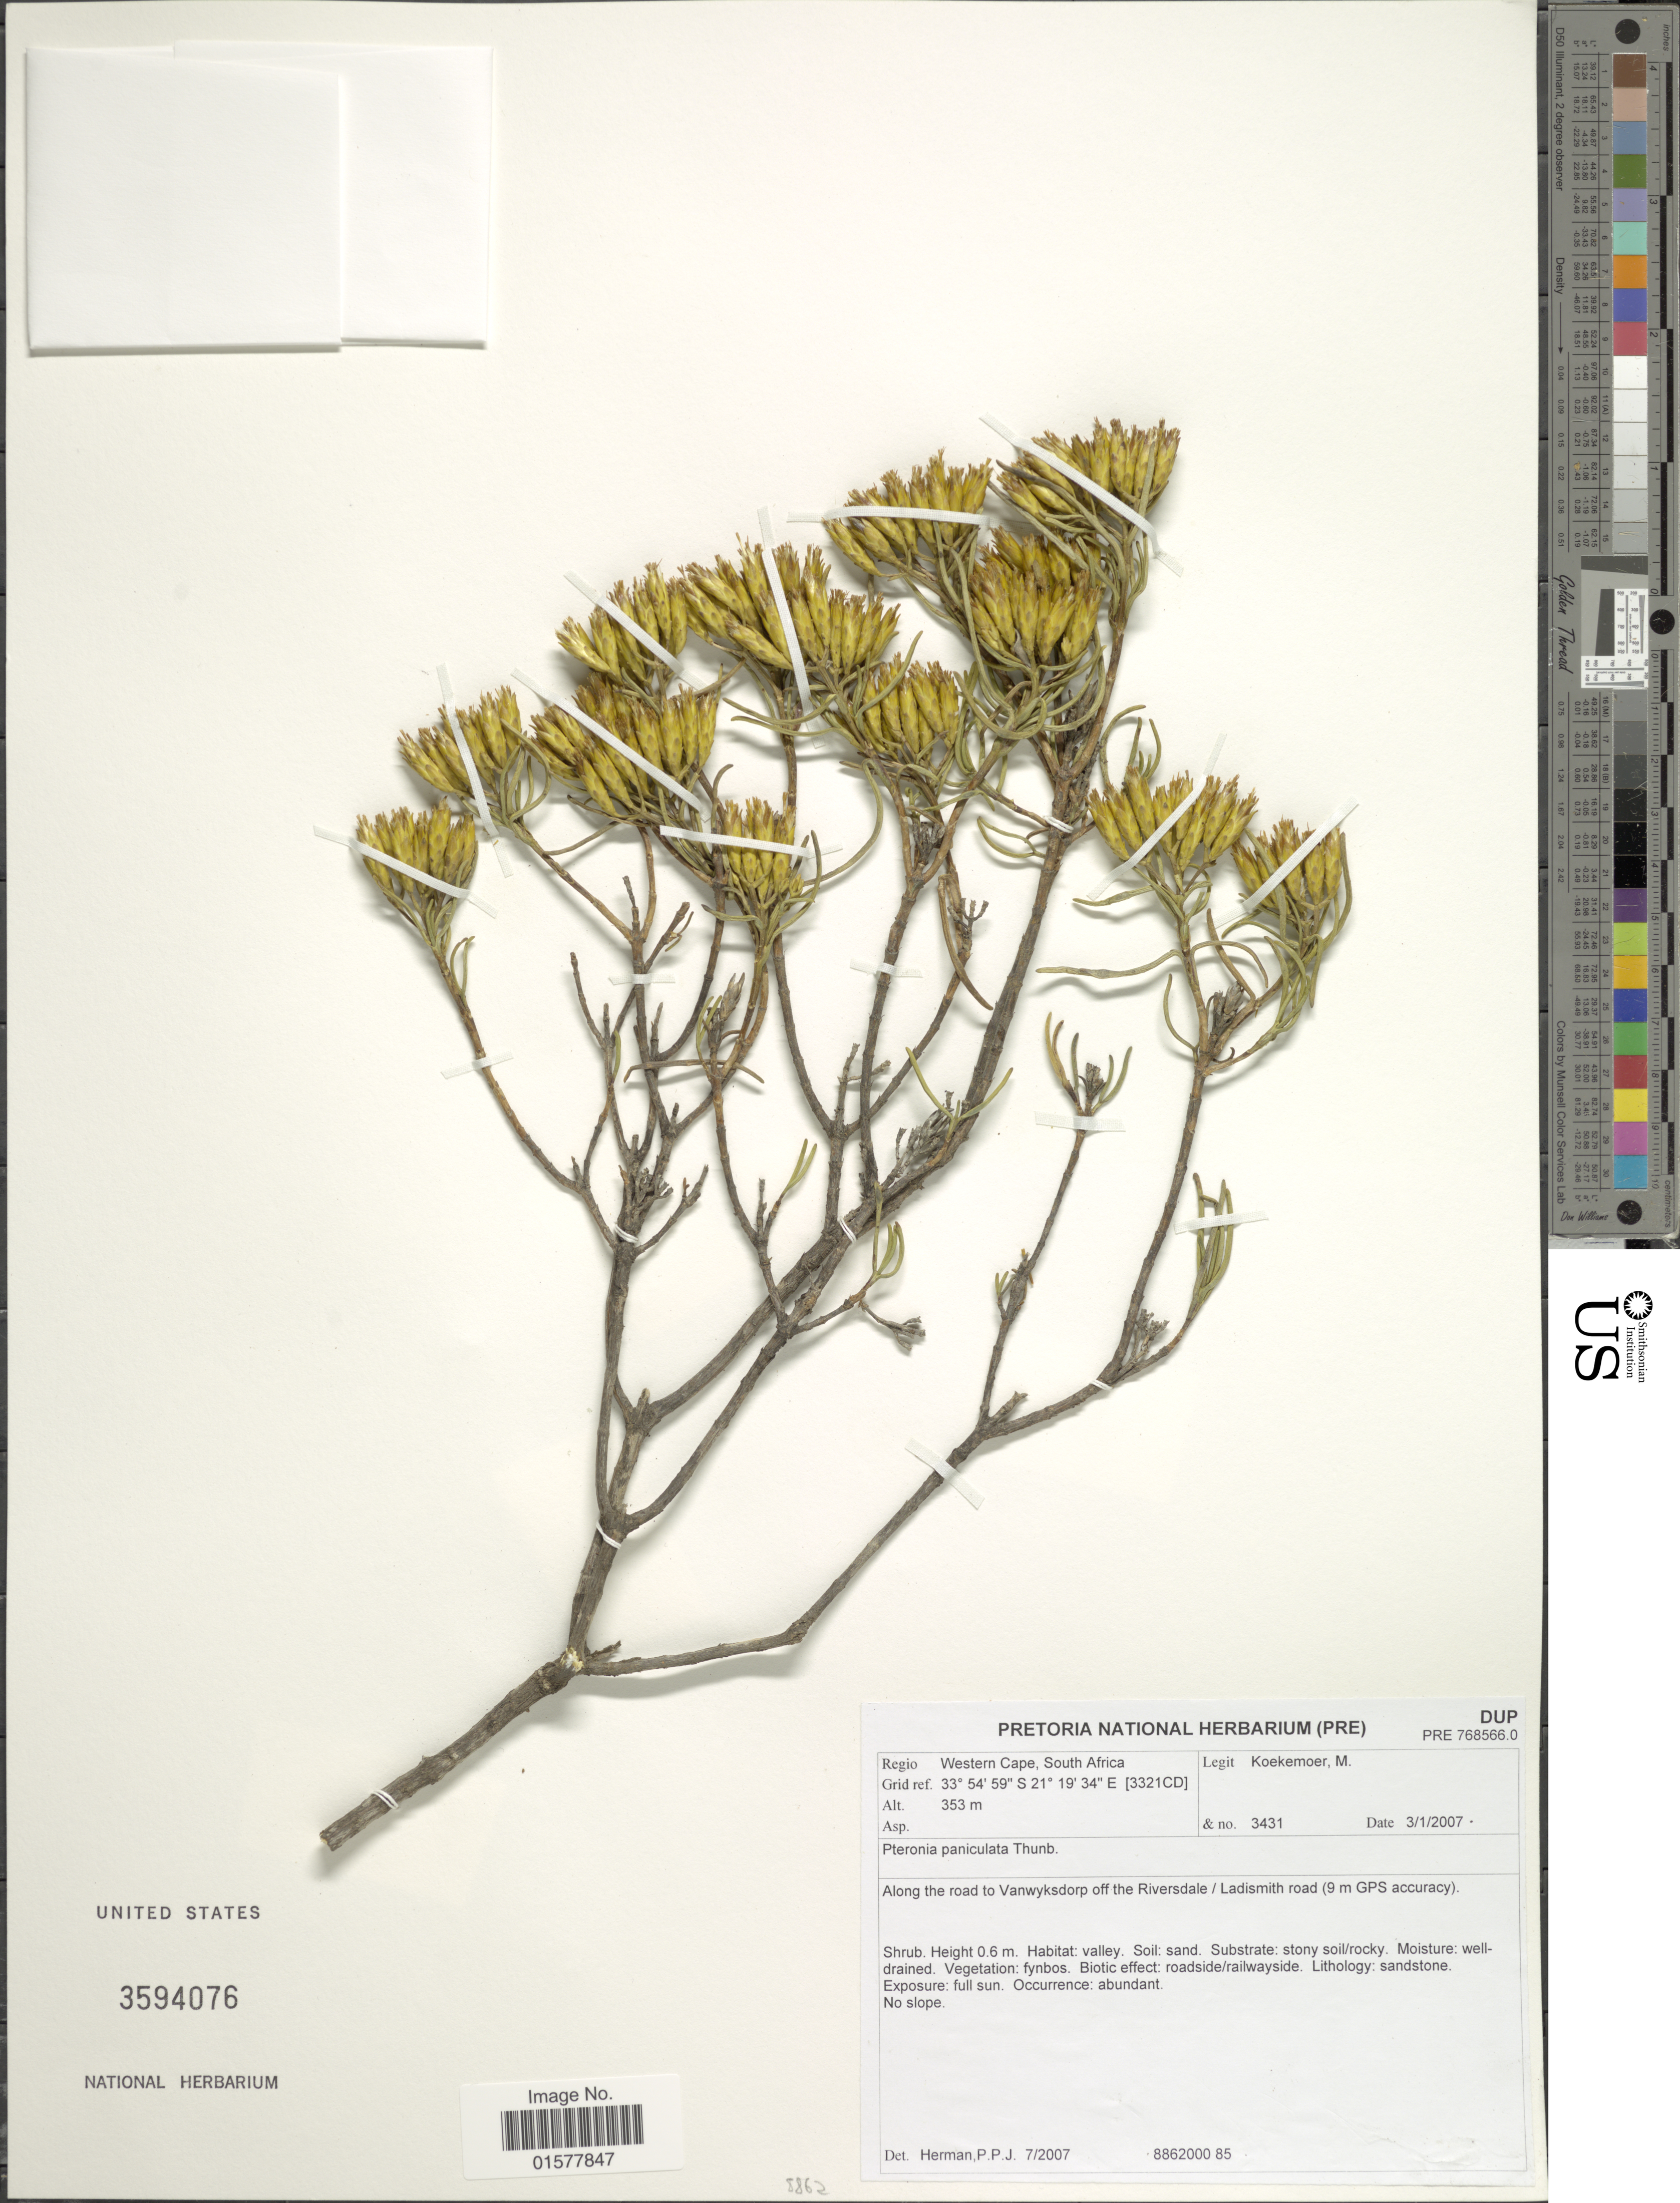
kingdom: Plantae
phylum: Tracheophyta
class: Magnoliopsida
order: Asterales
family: Asteraceae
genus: Pteronia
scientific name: Pteronia paniculata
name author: Thunb.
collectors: M. Koekemoer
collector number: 3431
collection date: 2007-01-03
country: South Africa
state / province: Western Cape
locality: Regio Western Cape, South Africa, Grid ref. [3321CD], Along the road to Vanwyksdorp off the Riversdale / Ladismith road ( 9 m GPS accuracy)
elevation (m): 353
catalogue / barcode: US 3594076